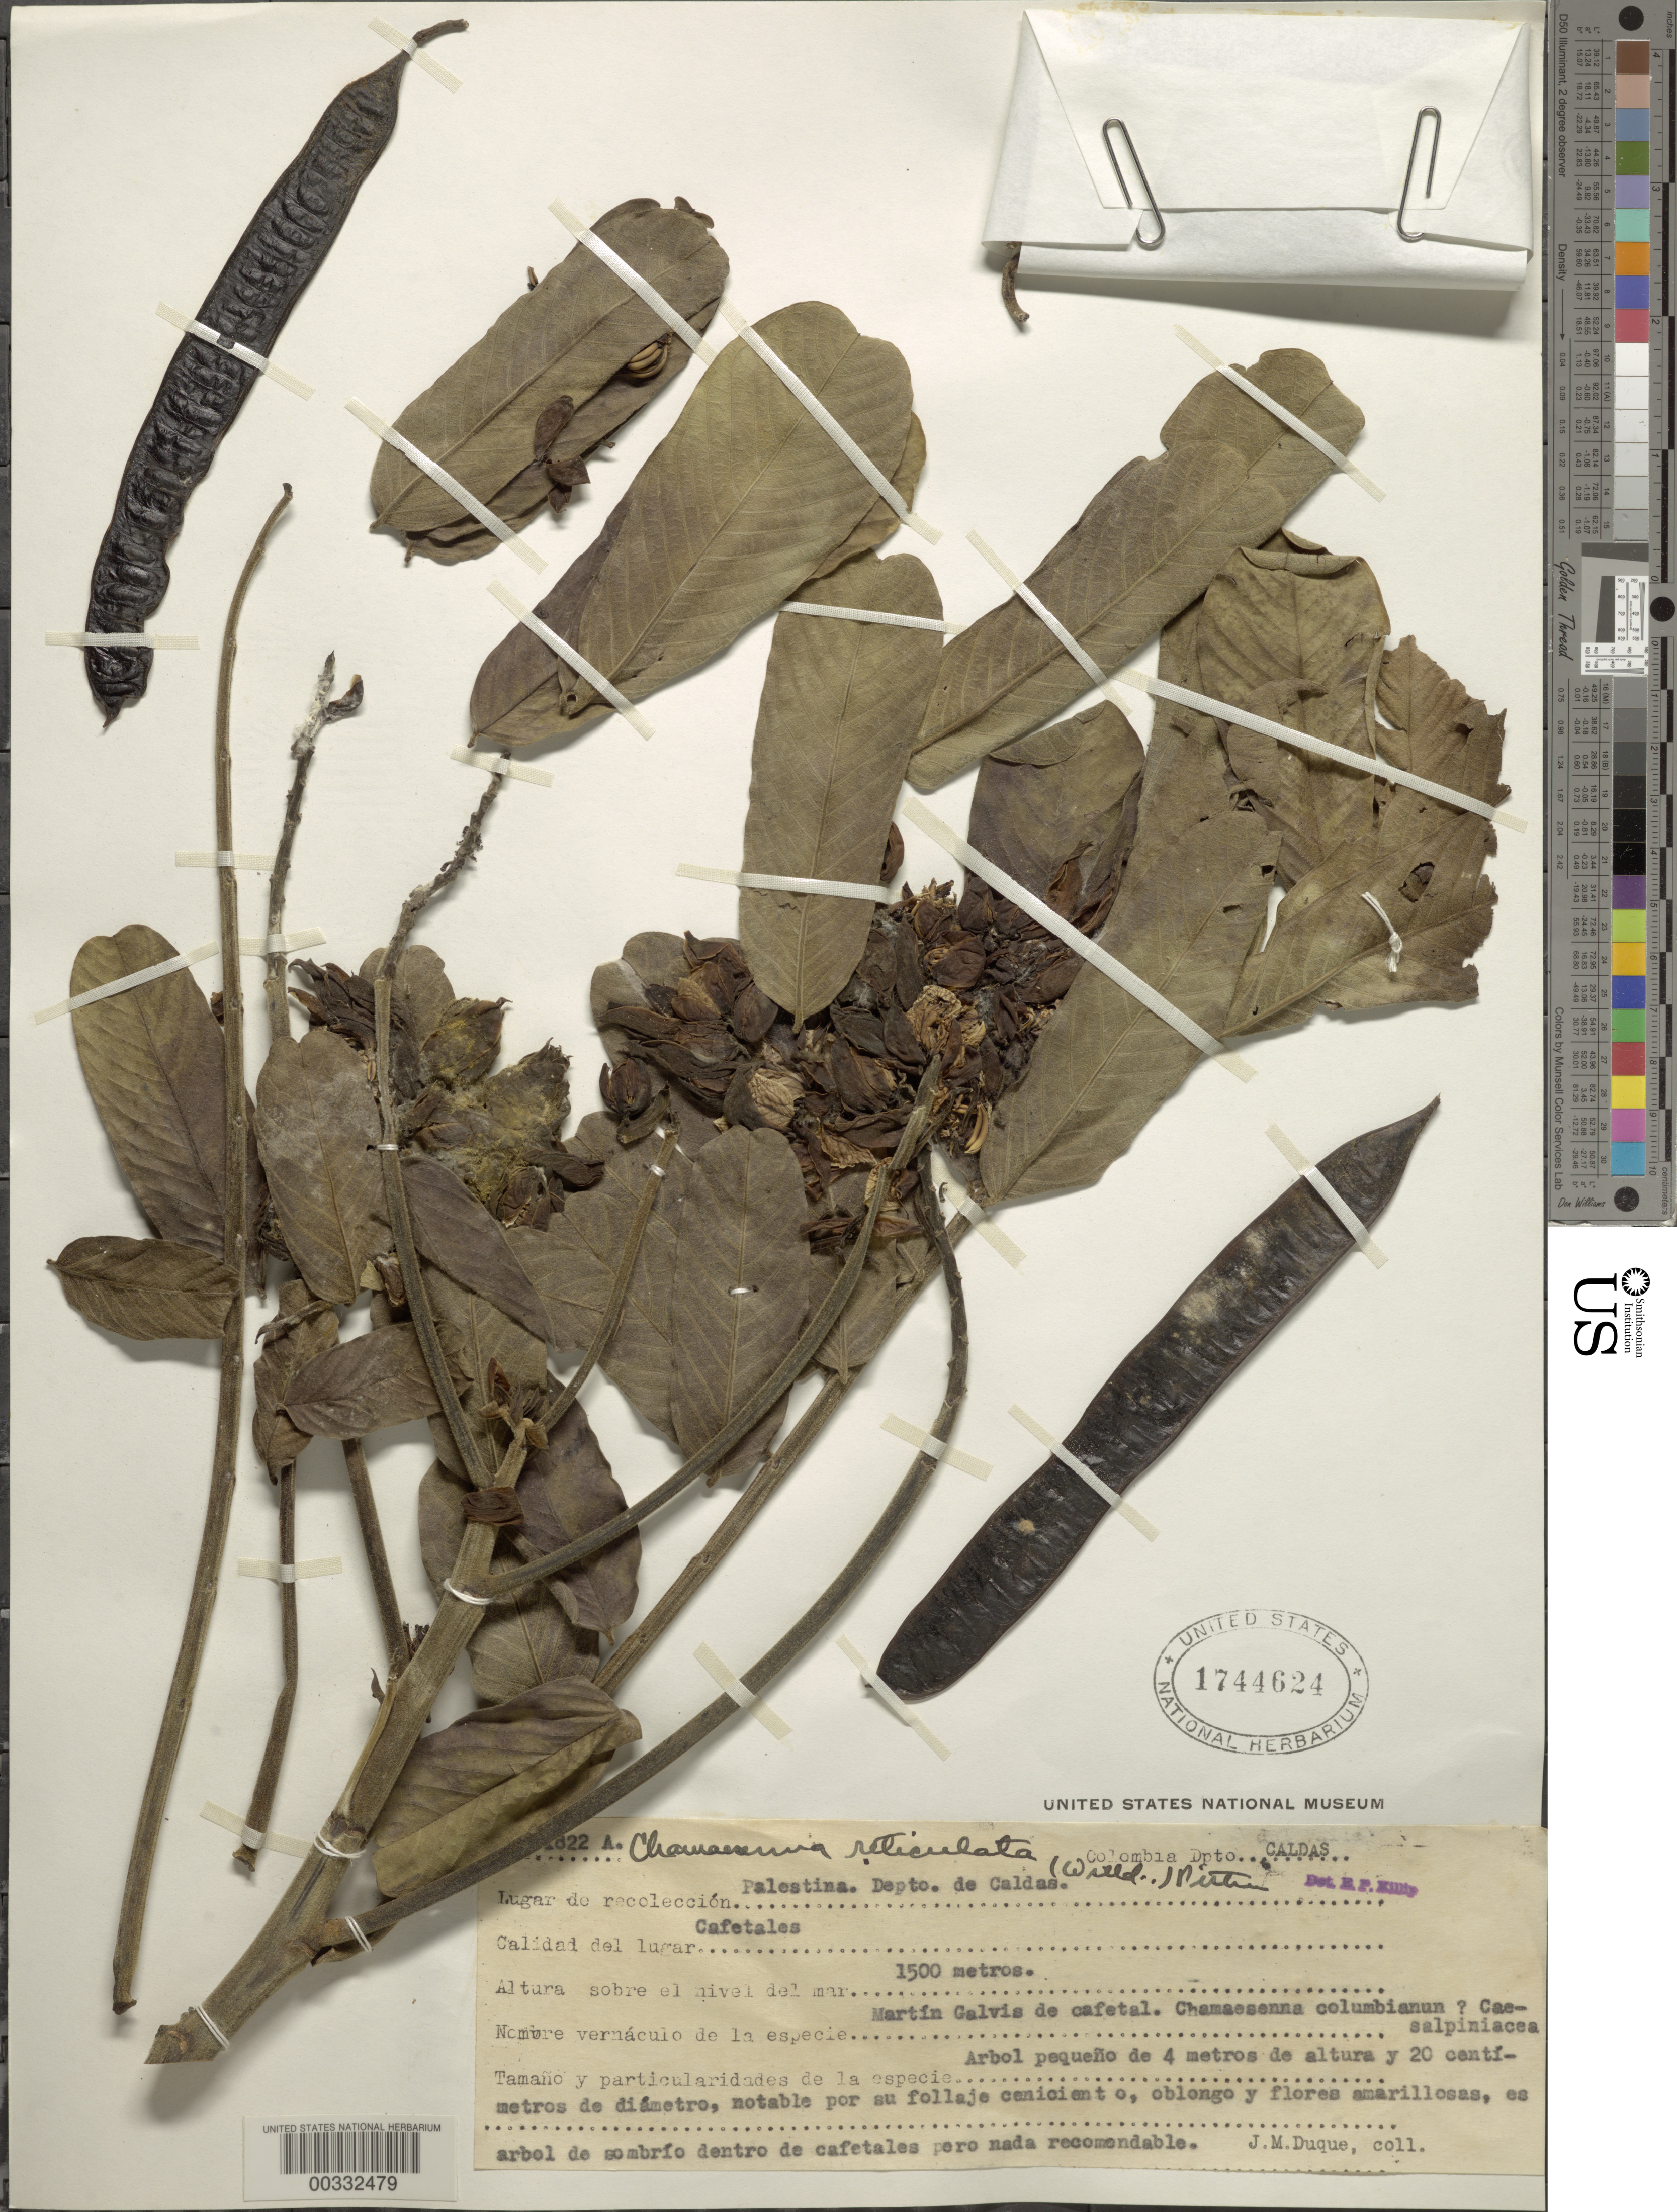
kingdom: Plantae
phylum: Tracheophyta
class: Magnoliopsida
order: Fabales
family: Fabaceae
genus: Senna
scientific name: Senna reticulata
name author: (Willd.) H.S. Irwin & Barneby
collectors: J. M. Duque Jaramillo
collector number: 1822a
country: Colombia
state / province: Caldas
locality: Palestina; Cafetales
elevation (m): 1500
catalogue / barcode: US 1744624